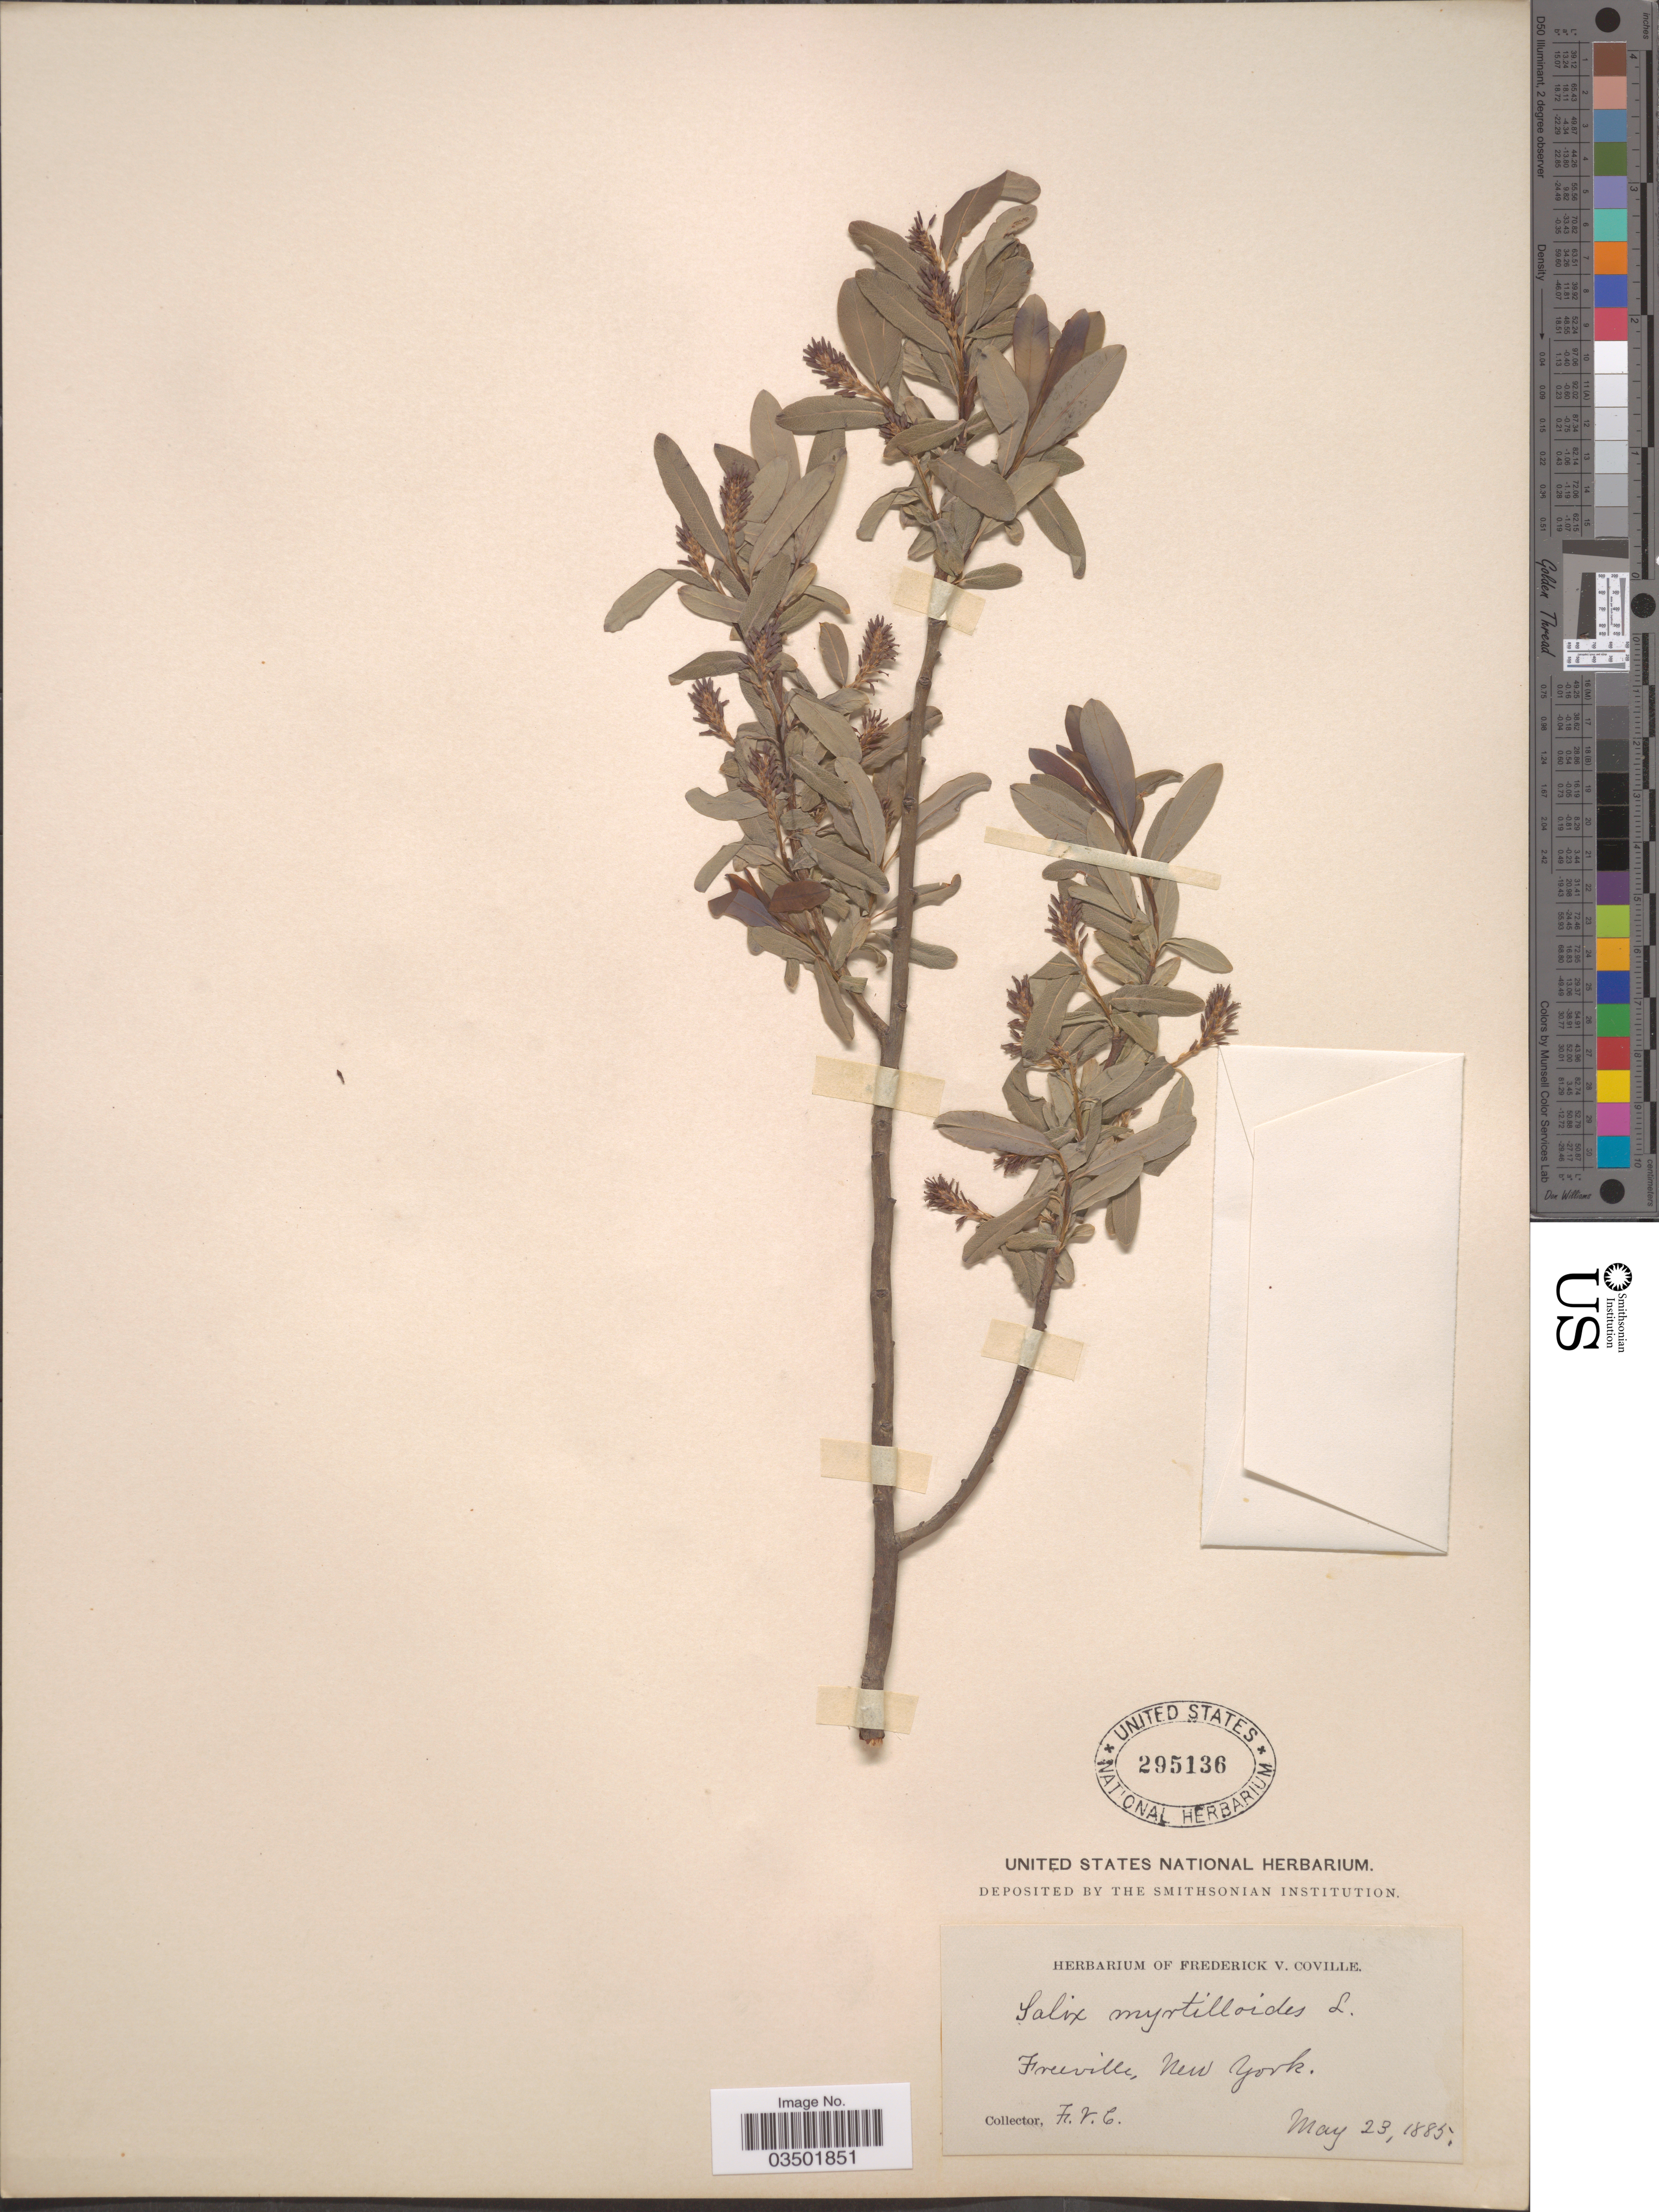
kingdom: Plantae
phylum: Tracheophyta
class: Magnoliopsida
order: Malpighiales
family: Salicaceae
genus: Salix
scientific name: Salix pedicellaris var. hypoglauca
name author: Fernald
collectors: F. V. Coville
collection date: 1885-05-23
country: United States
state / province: New York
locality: Freeville.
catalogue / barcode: US 295136